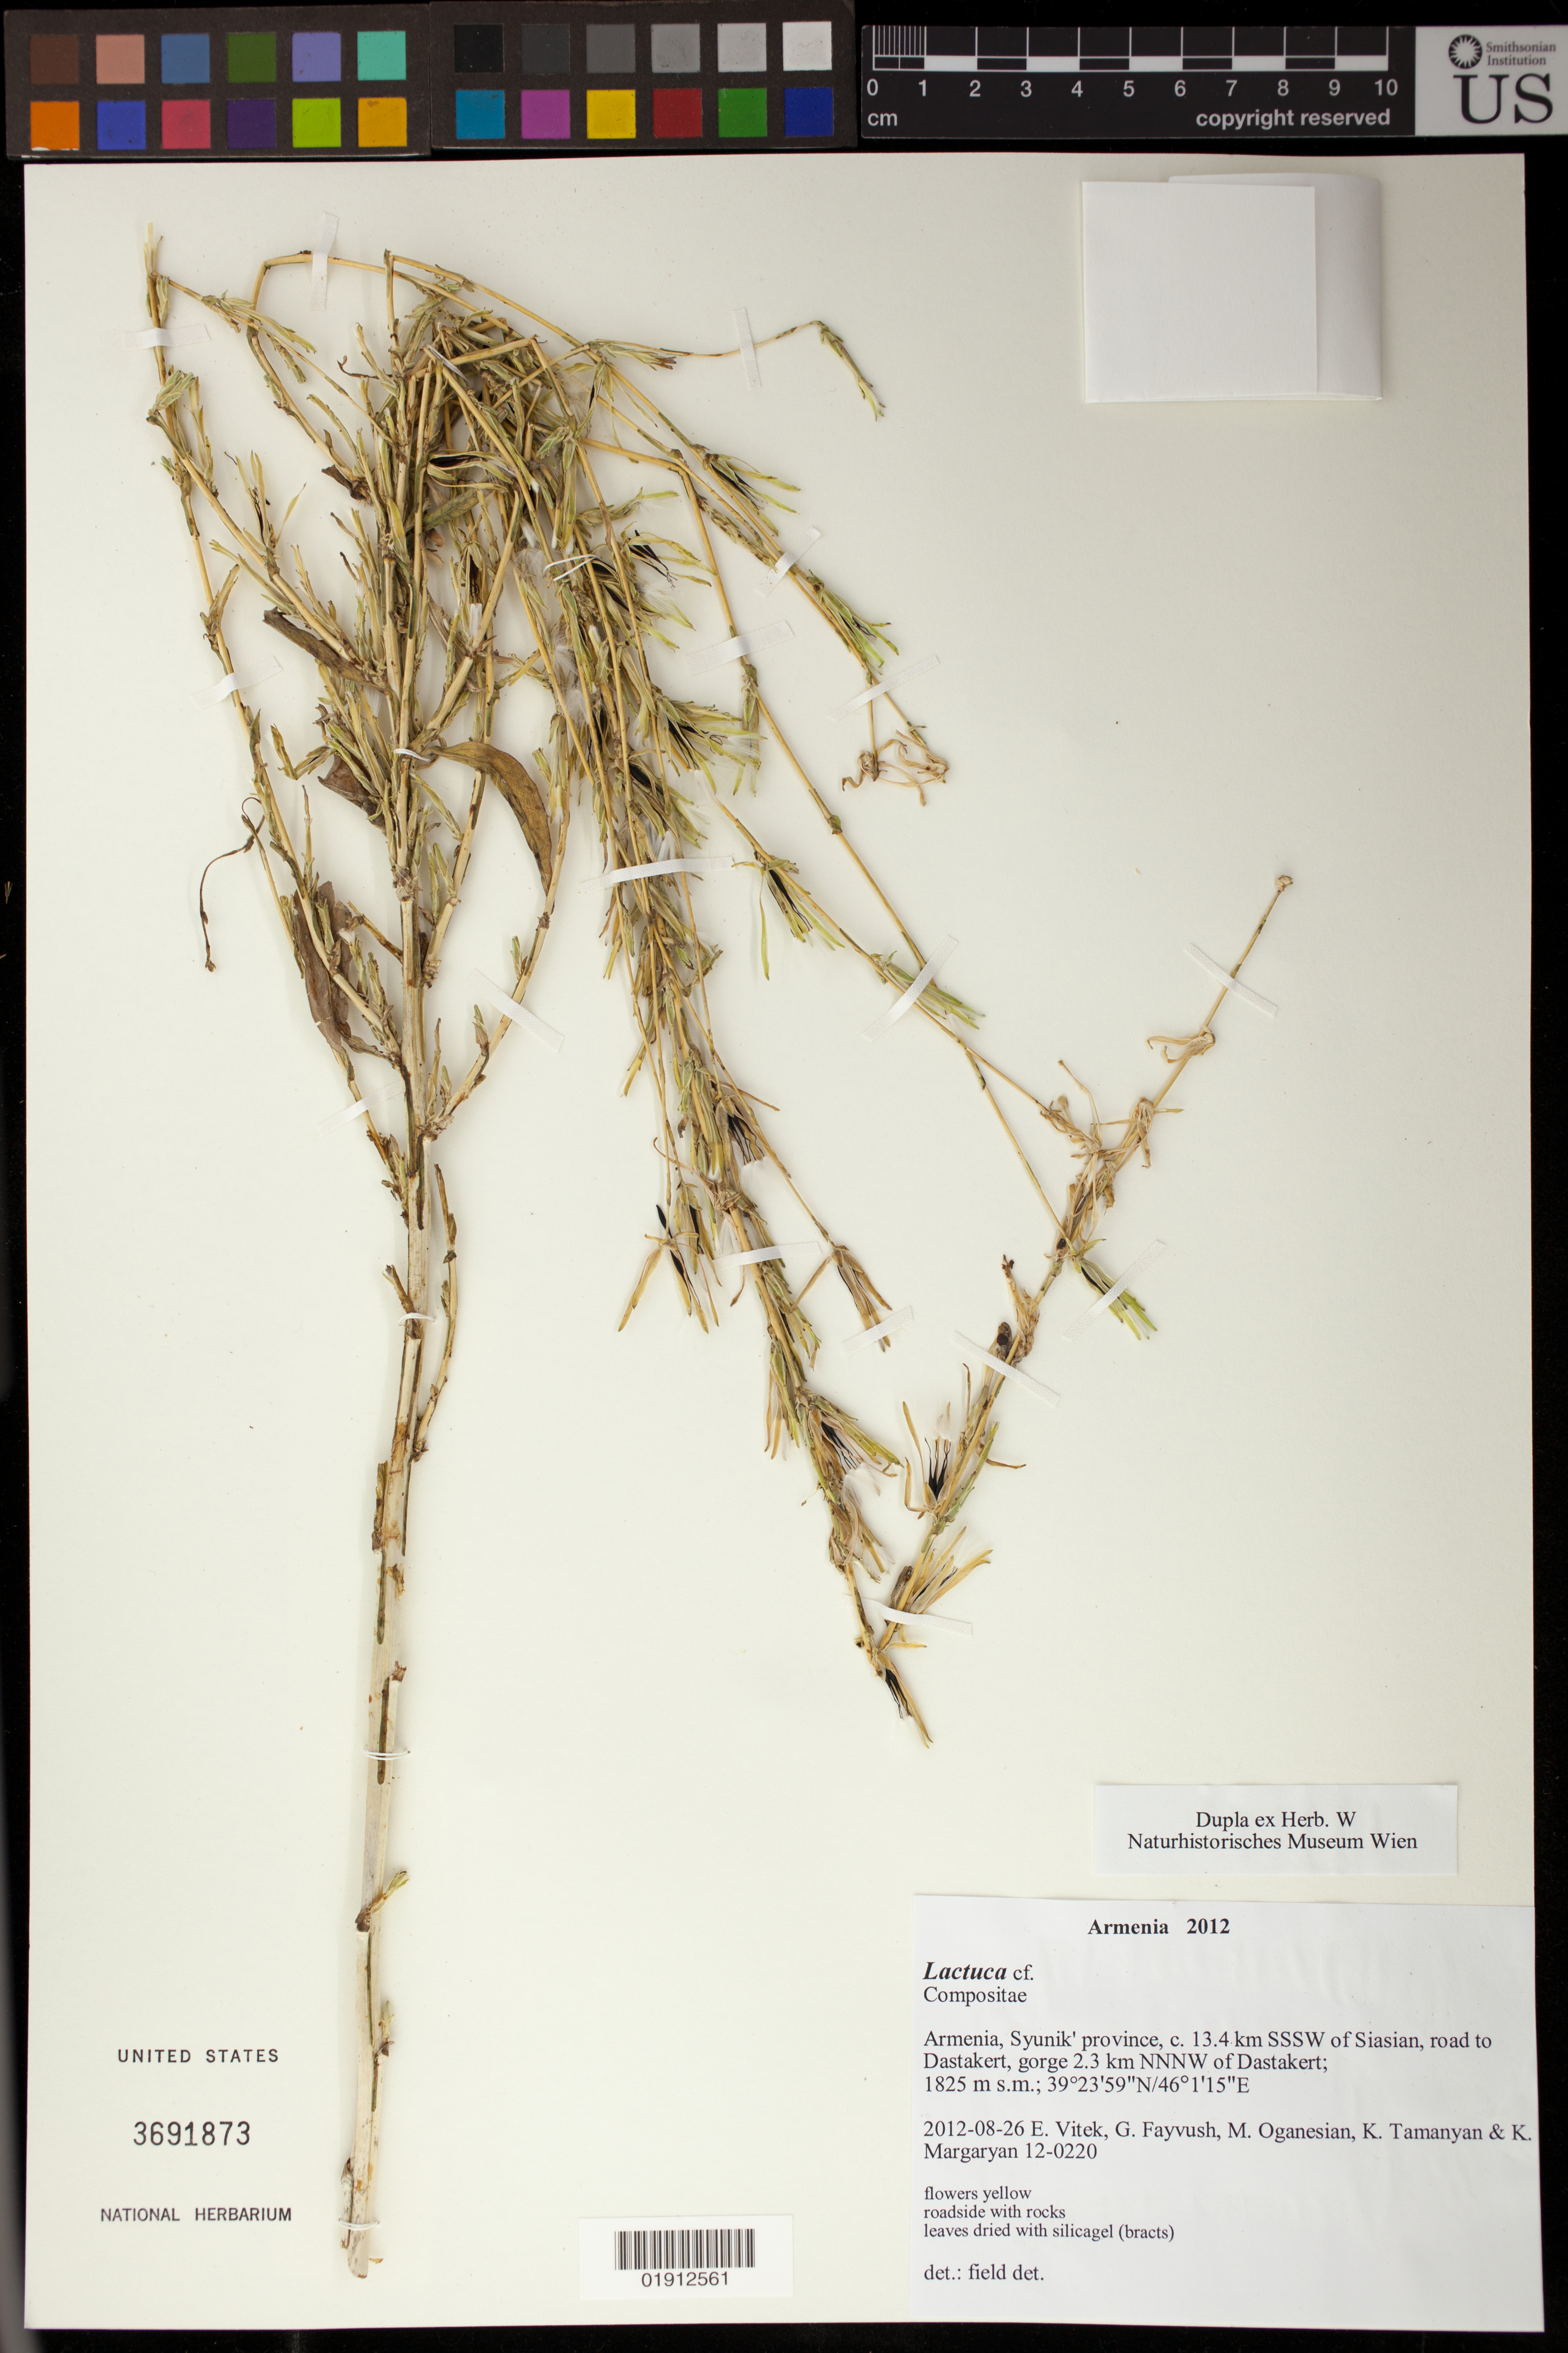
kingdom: Plantae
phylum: Tracheophyta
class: Magnoliopsida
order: Asterales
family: Asteraceae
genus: Lactuca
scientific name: Lactuca sp.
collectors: E. Vitek, G. Fayvush, M. Oganesian, K. Tamanyan & K. Margaryan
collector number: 12-0220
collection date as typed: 2012-08-26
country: Armenia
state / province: Syunik'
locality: c. 13.4 km SSSW of Siasian, road to Dastakert, forge 2.3 km NNNW of Dastakert.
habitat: roadside with rocks.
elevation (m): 1825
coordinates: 39 23 59 N, 46 1 15 E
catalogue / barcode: US 3691873